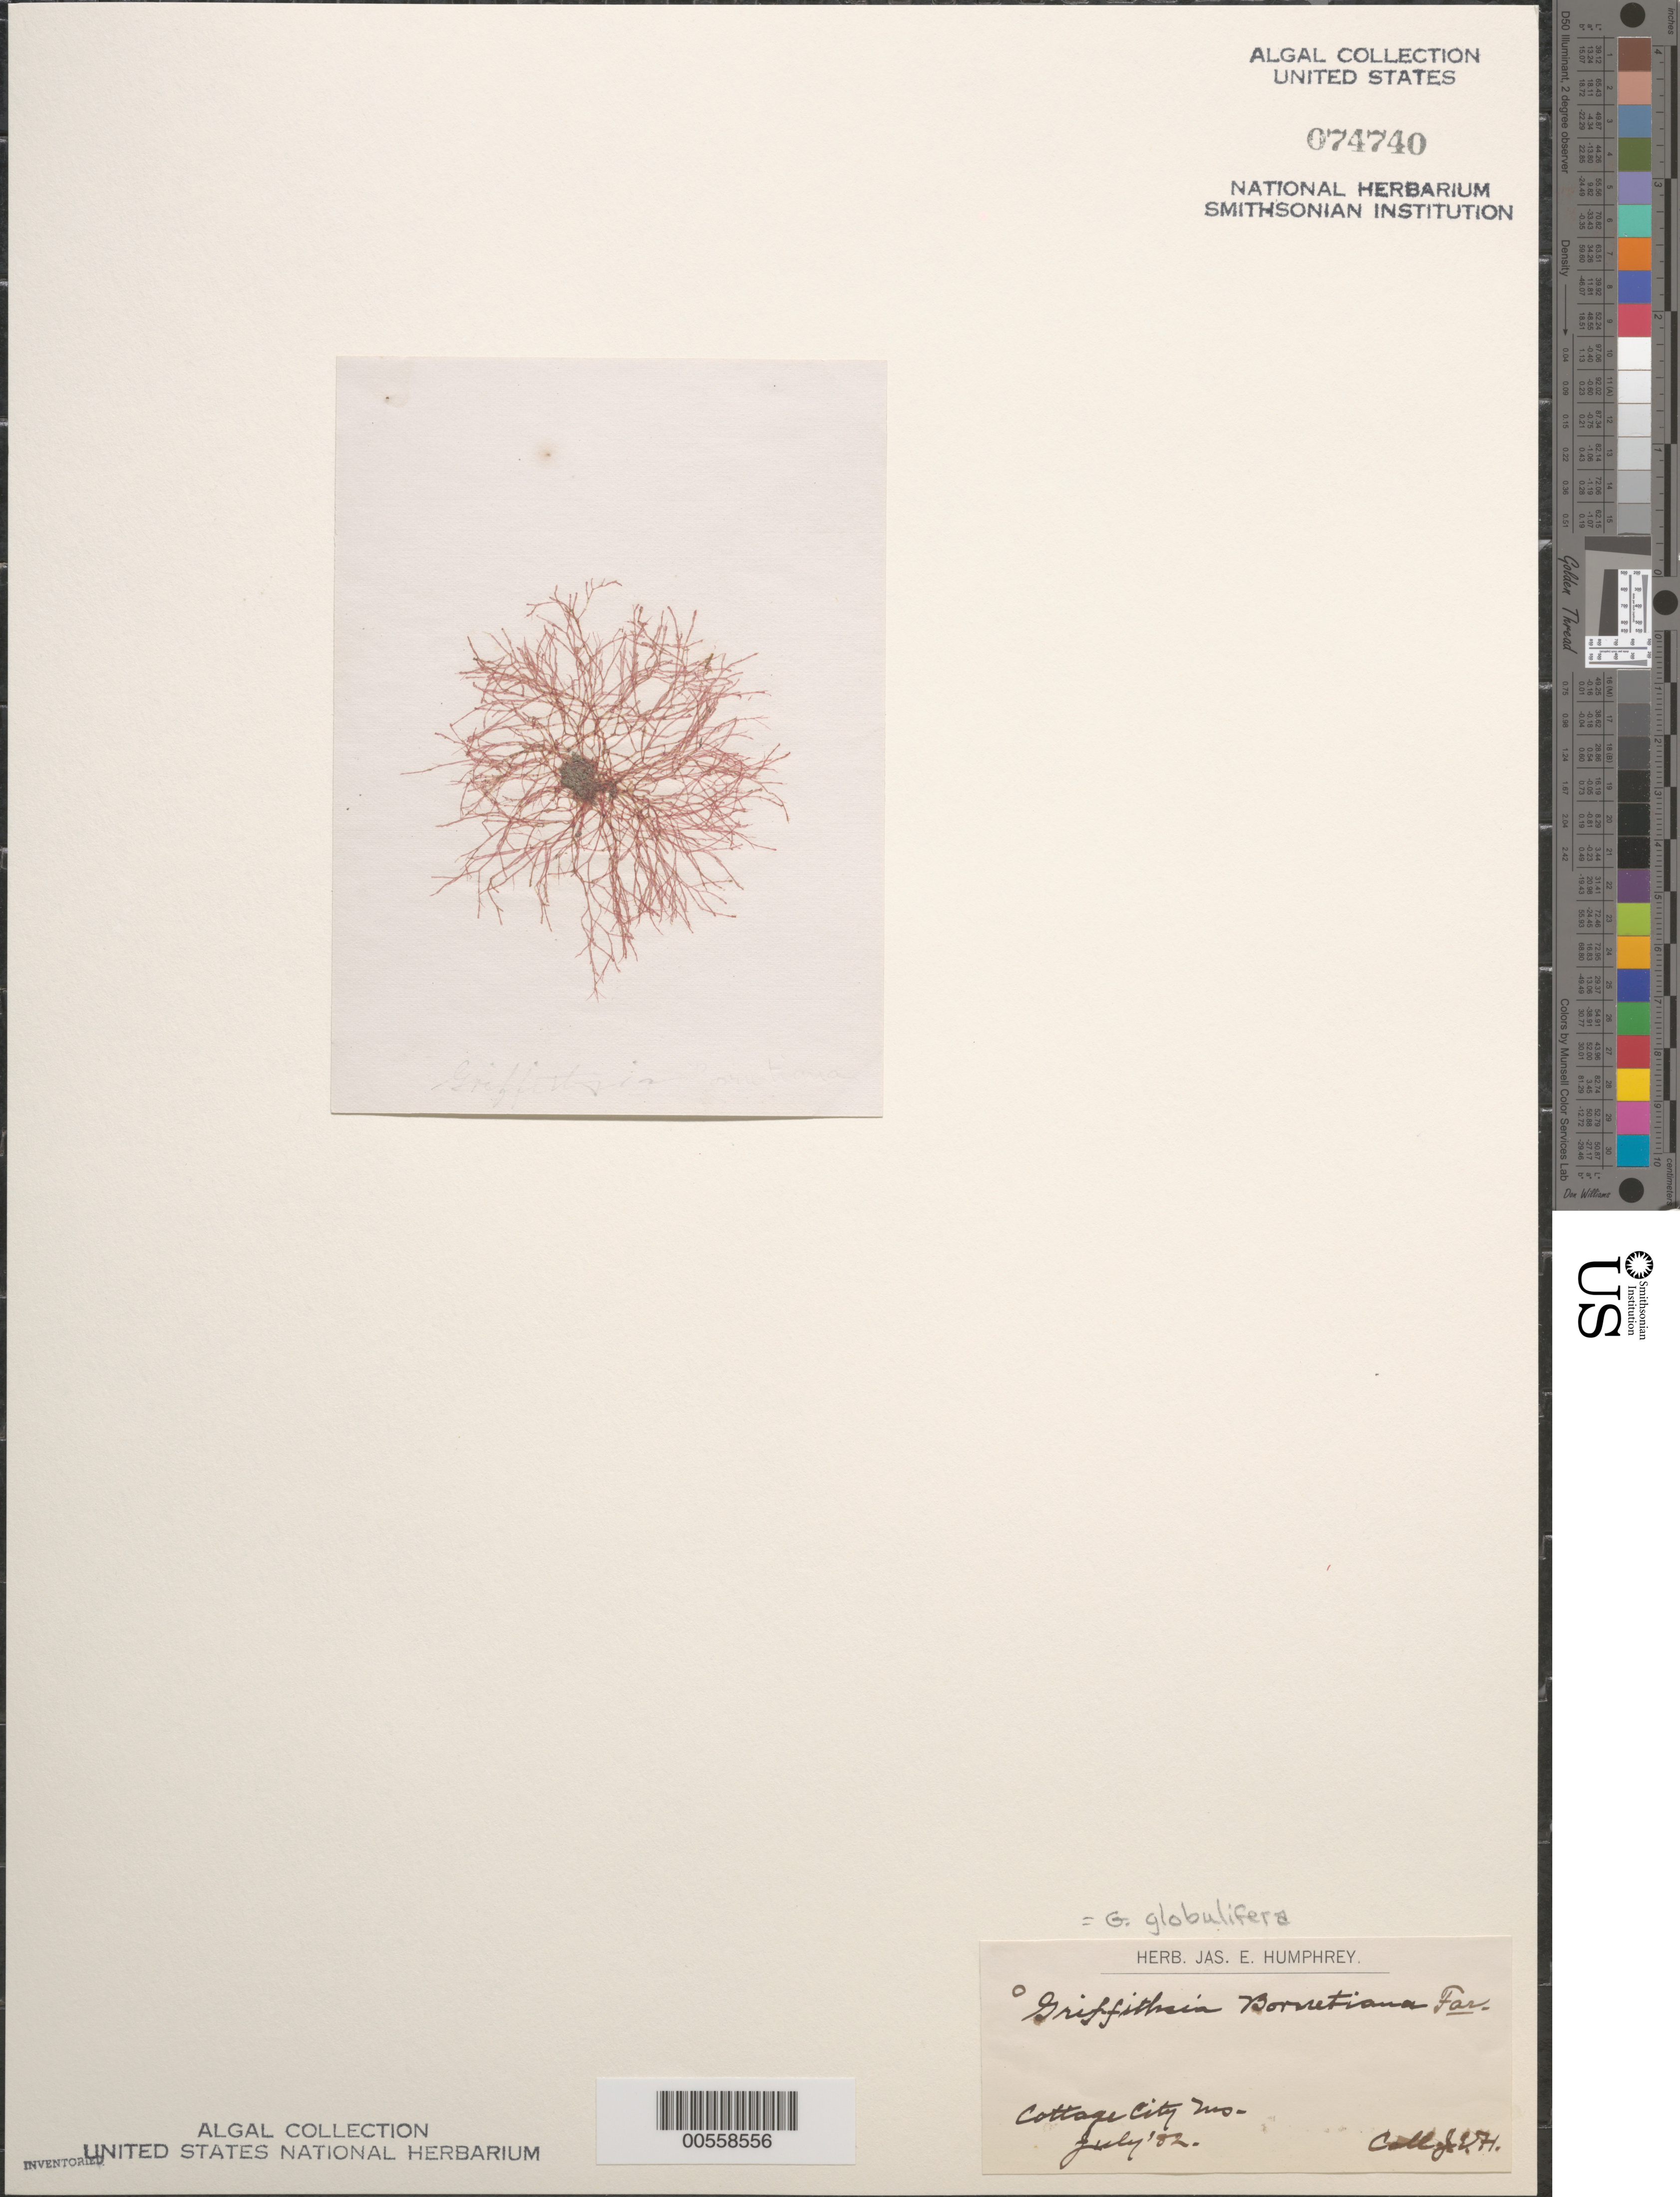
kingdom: Plantae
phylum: Rhodophyta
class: Florideophyceae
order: Ceramiales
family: Wrangeliaceae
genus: Griffithsia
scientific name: Griffithsia globulifera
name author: Harv. ex Kütz.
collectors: J. Humphrey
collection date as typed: Jul 1882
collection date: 1882-07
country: United States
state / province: Massachusetts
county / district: Dukes County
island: Martha's Vineyard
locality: Cottage City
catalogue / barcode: US 74740